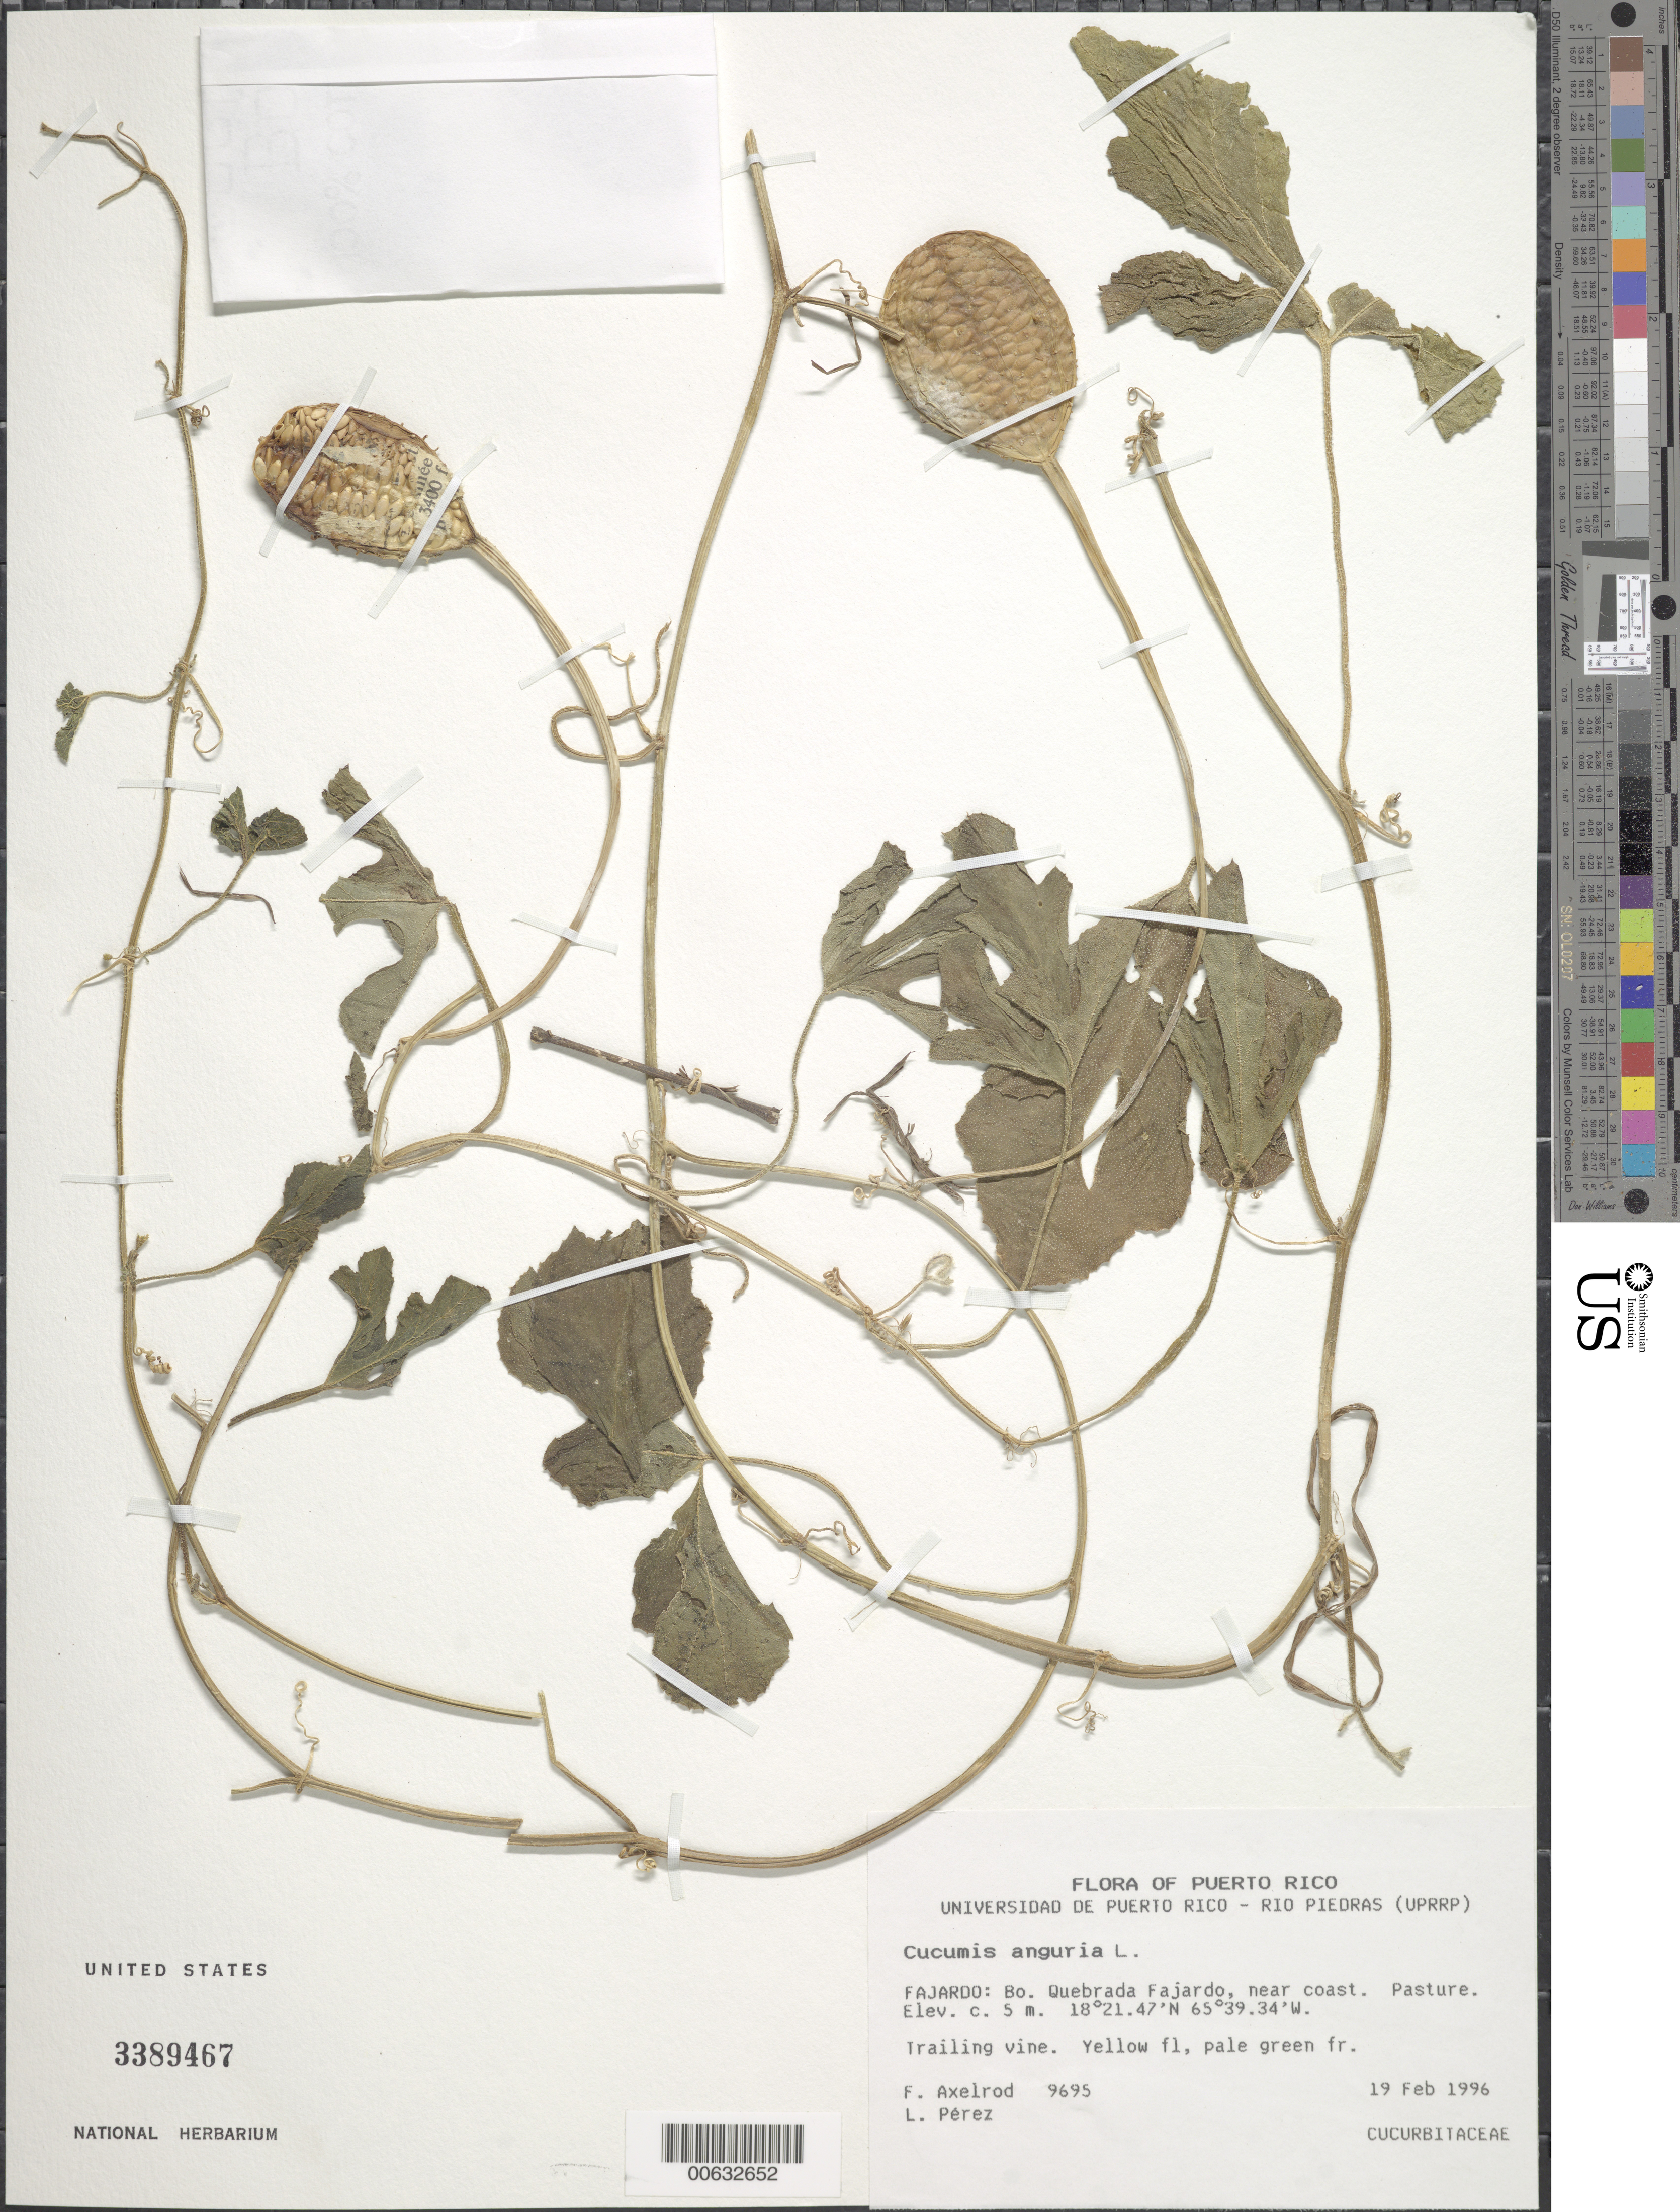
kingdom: Plantae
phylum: Tracheophyta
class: Magnoliopsida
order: Cucurbitales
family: Cucurbitaceae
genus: Cucumis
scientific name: Cucumis anguria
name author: L.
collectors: F. S. Axelrod & L. Pérez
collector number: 9695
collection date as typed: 19 Feb 1996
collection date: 1996-02-19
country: Puerto Rico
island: Greater Antilles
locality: Fajardo: Bo. Quebrada Fajardo, near coast.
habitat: Pasture.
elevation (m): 5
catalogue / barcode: US 3389467